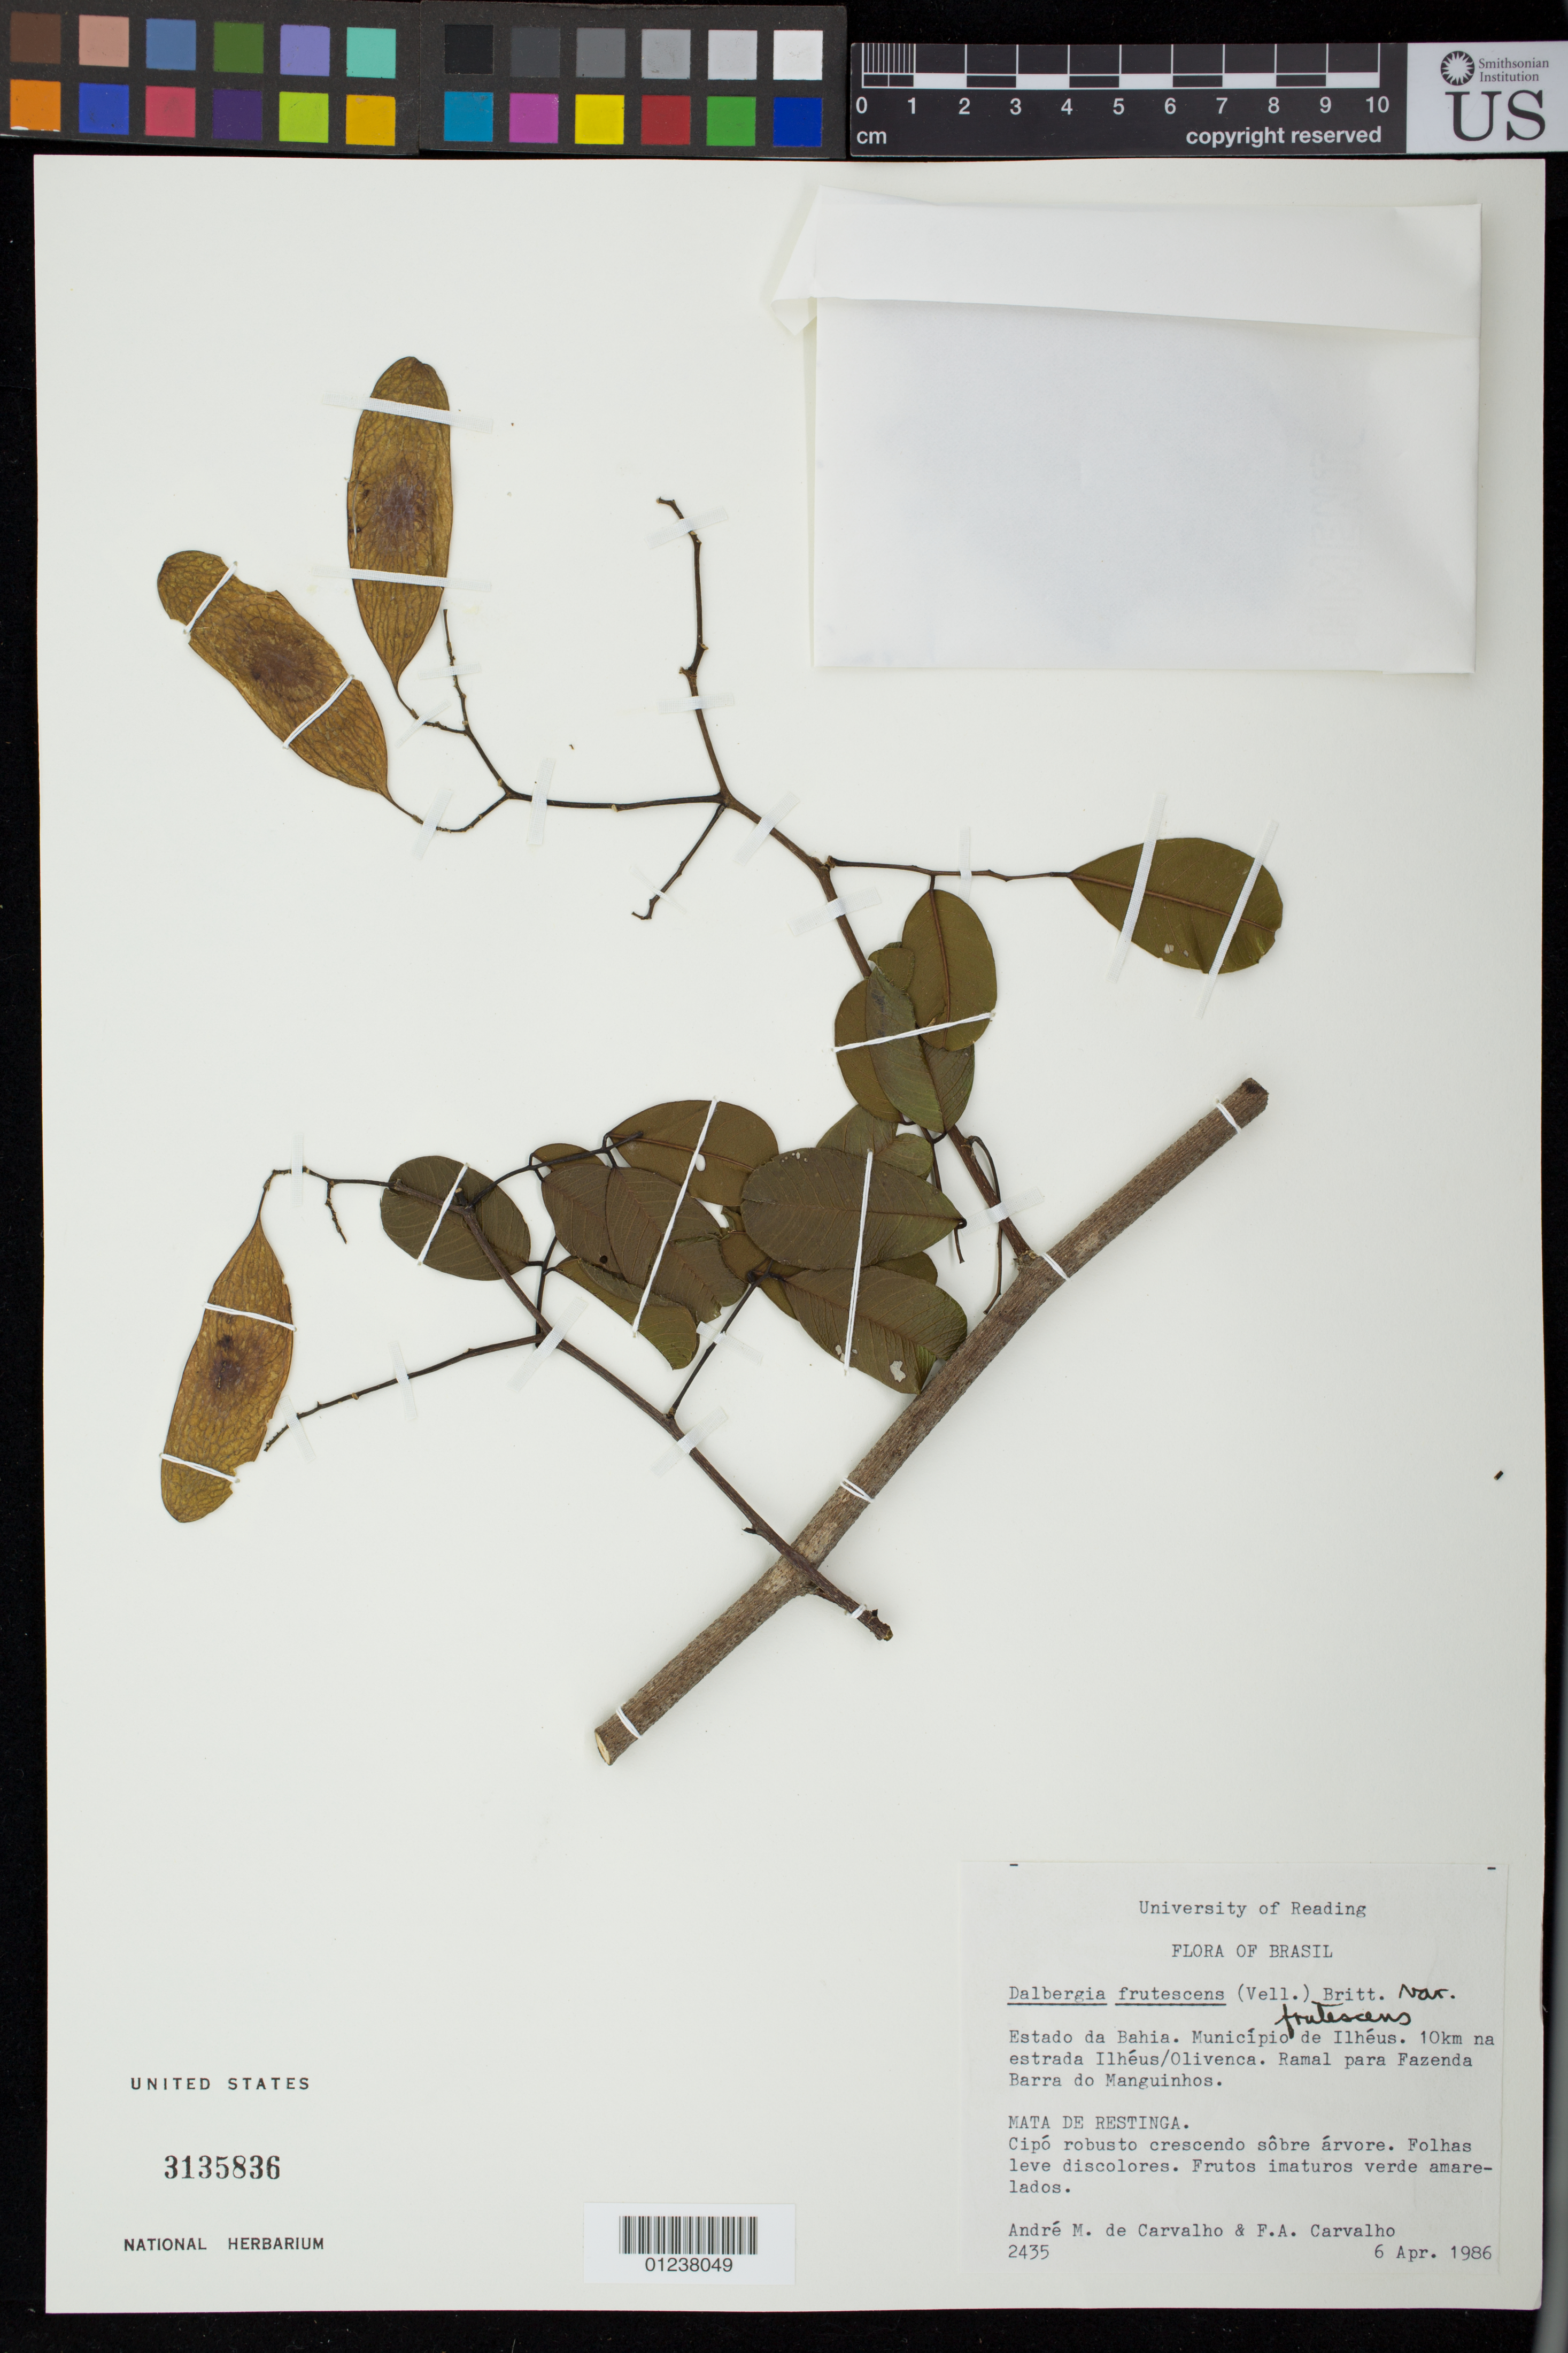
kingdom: Plantae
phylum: Tracheophyta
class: Magnoliopsida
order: Fabales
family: Fabaceae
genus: Dalbergia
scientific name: Dalbergia frutescens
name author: (Vell.) Britton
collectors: A. M. Carvalho & F. A. Carvalho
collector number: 2435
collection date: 1986-04-06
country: Brazil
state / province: Bahia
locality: Municipio de Ilheus. 10km na estrada lheus/Olivenca. Ramal para Fazenda Barra do Manguinhos.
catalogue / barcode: US 3135836